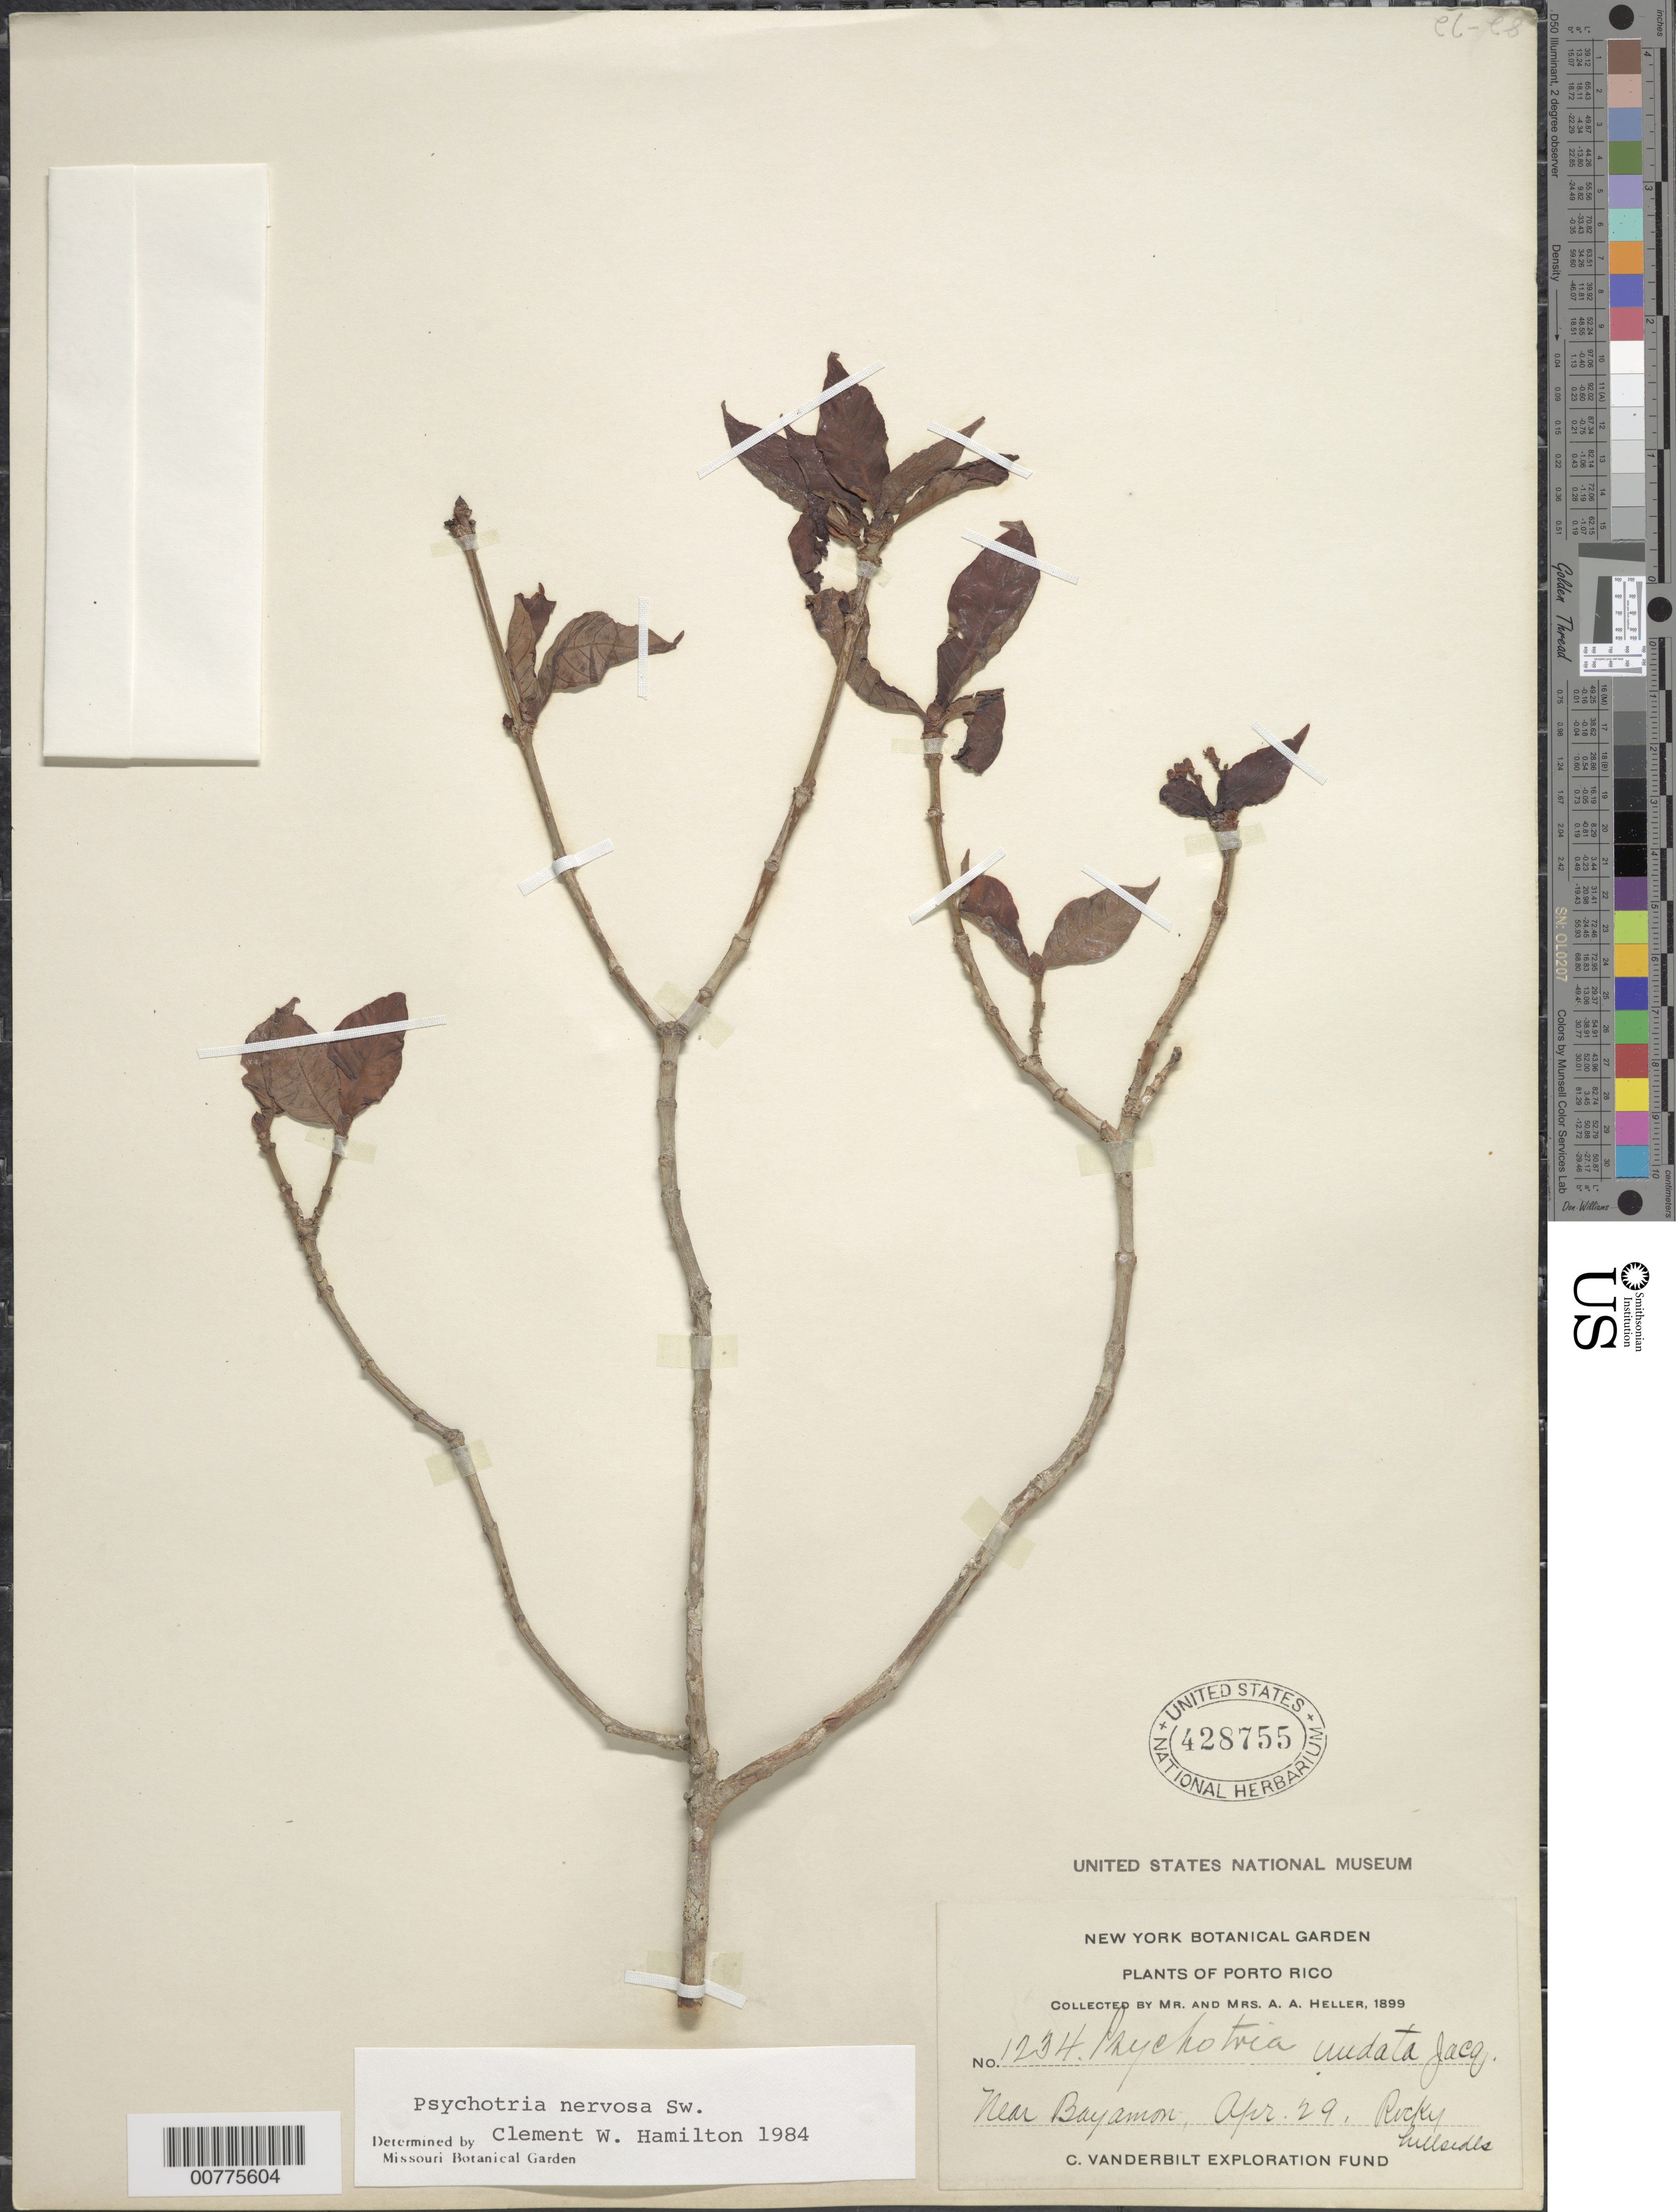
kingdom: Plantae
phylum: Tracheophyta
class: Magnoliopsida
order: Gentianales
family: Rubiaceae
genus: Psychotria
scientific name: Psychotria nervosa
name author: Sw.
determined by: Hamilton, C. W.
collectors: A. A. Heller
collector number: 1899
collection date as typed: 29 Apr 1899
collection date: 1899-04-29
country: Puerto Rico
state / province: Bayamón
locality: Near Bayamon, rocky hillside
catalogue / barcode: US 428755